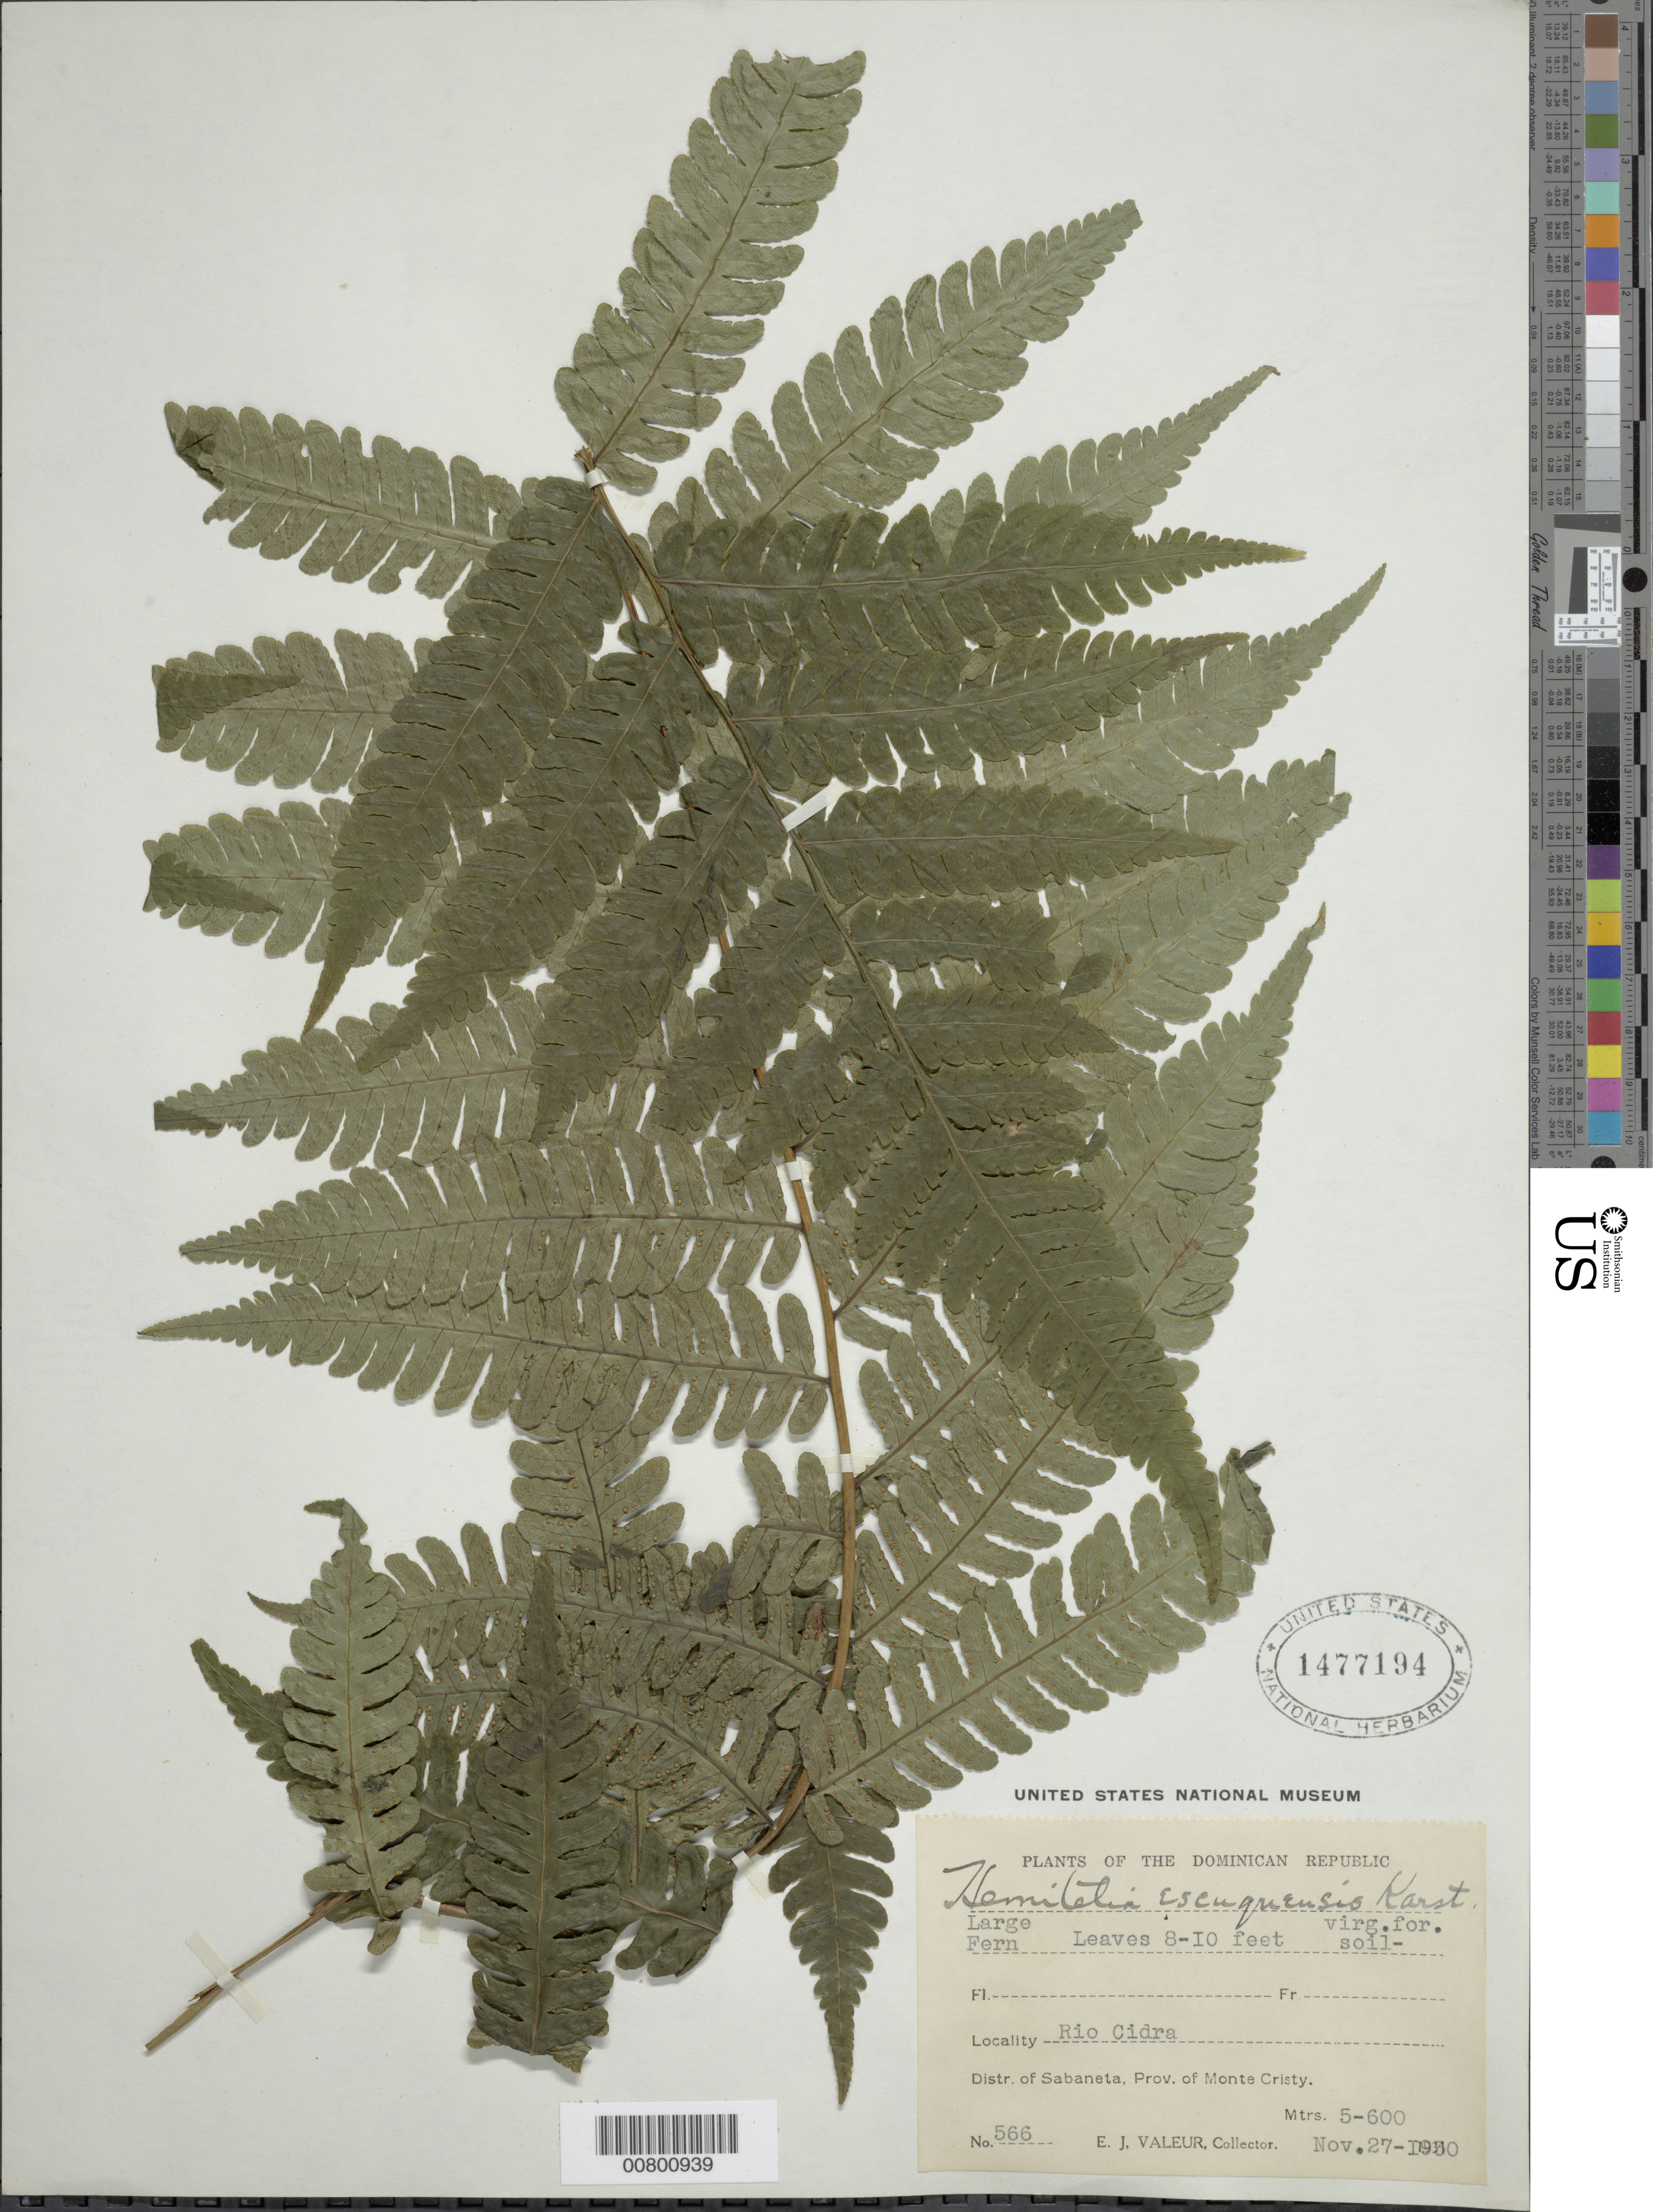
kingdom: Plantae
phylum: Tracheophyta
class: Polypodiopsida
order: Cyatheales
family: Cyatheaceae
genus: Cyathea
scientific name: Cyathea andina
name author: Domin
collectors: E. Valeur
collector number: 566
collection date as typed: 27 Nov 1930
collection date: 1930-11-27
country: Dominican Republic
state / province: Monte Cristi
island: Hispaniola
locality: Dist. Sabaneta, Rio Cidra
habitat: Virgin forest soil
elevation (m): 500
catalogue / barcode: US 1477194